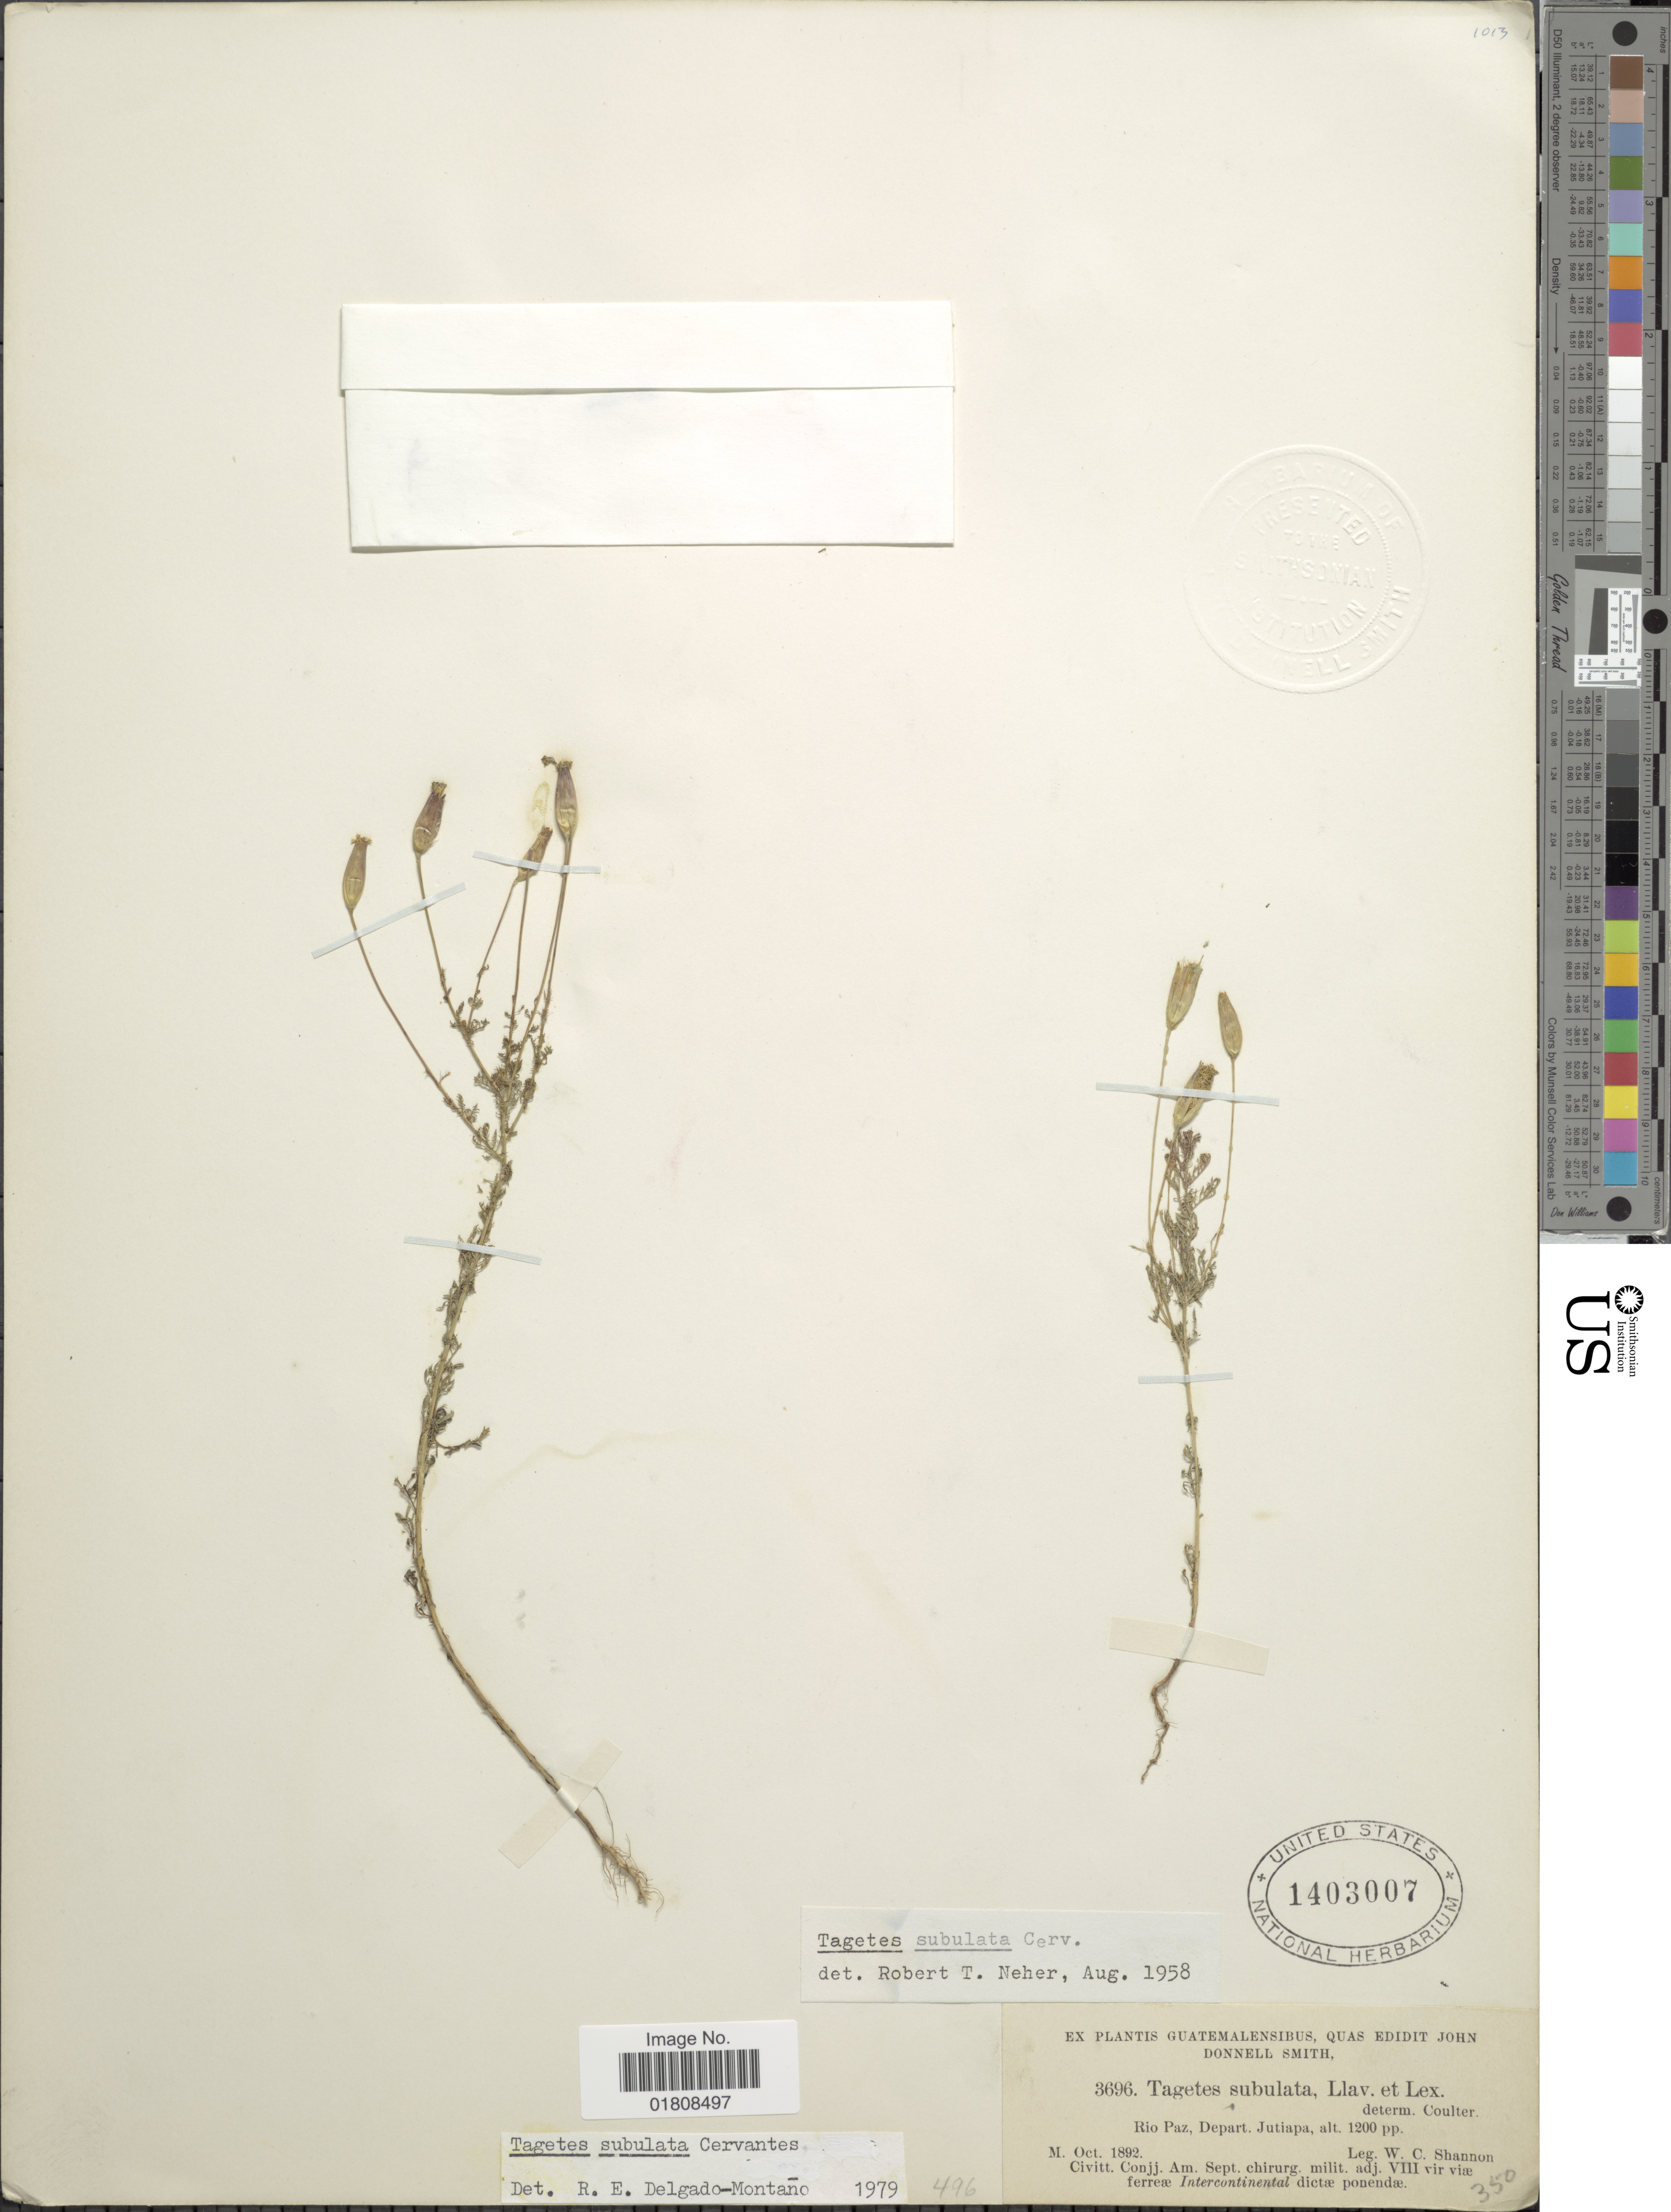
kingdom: Plantae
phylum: Tracheophyta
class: Magnoliopsida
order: Asterales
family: Asteraceae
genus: Tagetes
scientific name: Tagetes subulata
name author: Cerv.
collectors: W. C. Shannon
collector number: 3696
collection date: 1892-10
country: Guatemala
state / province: Jutiapa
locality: Rio Paz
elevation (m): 366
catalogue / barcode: US 1403007